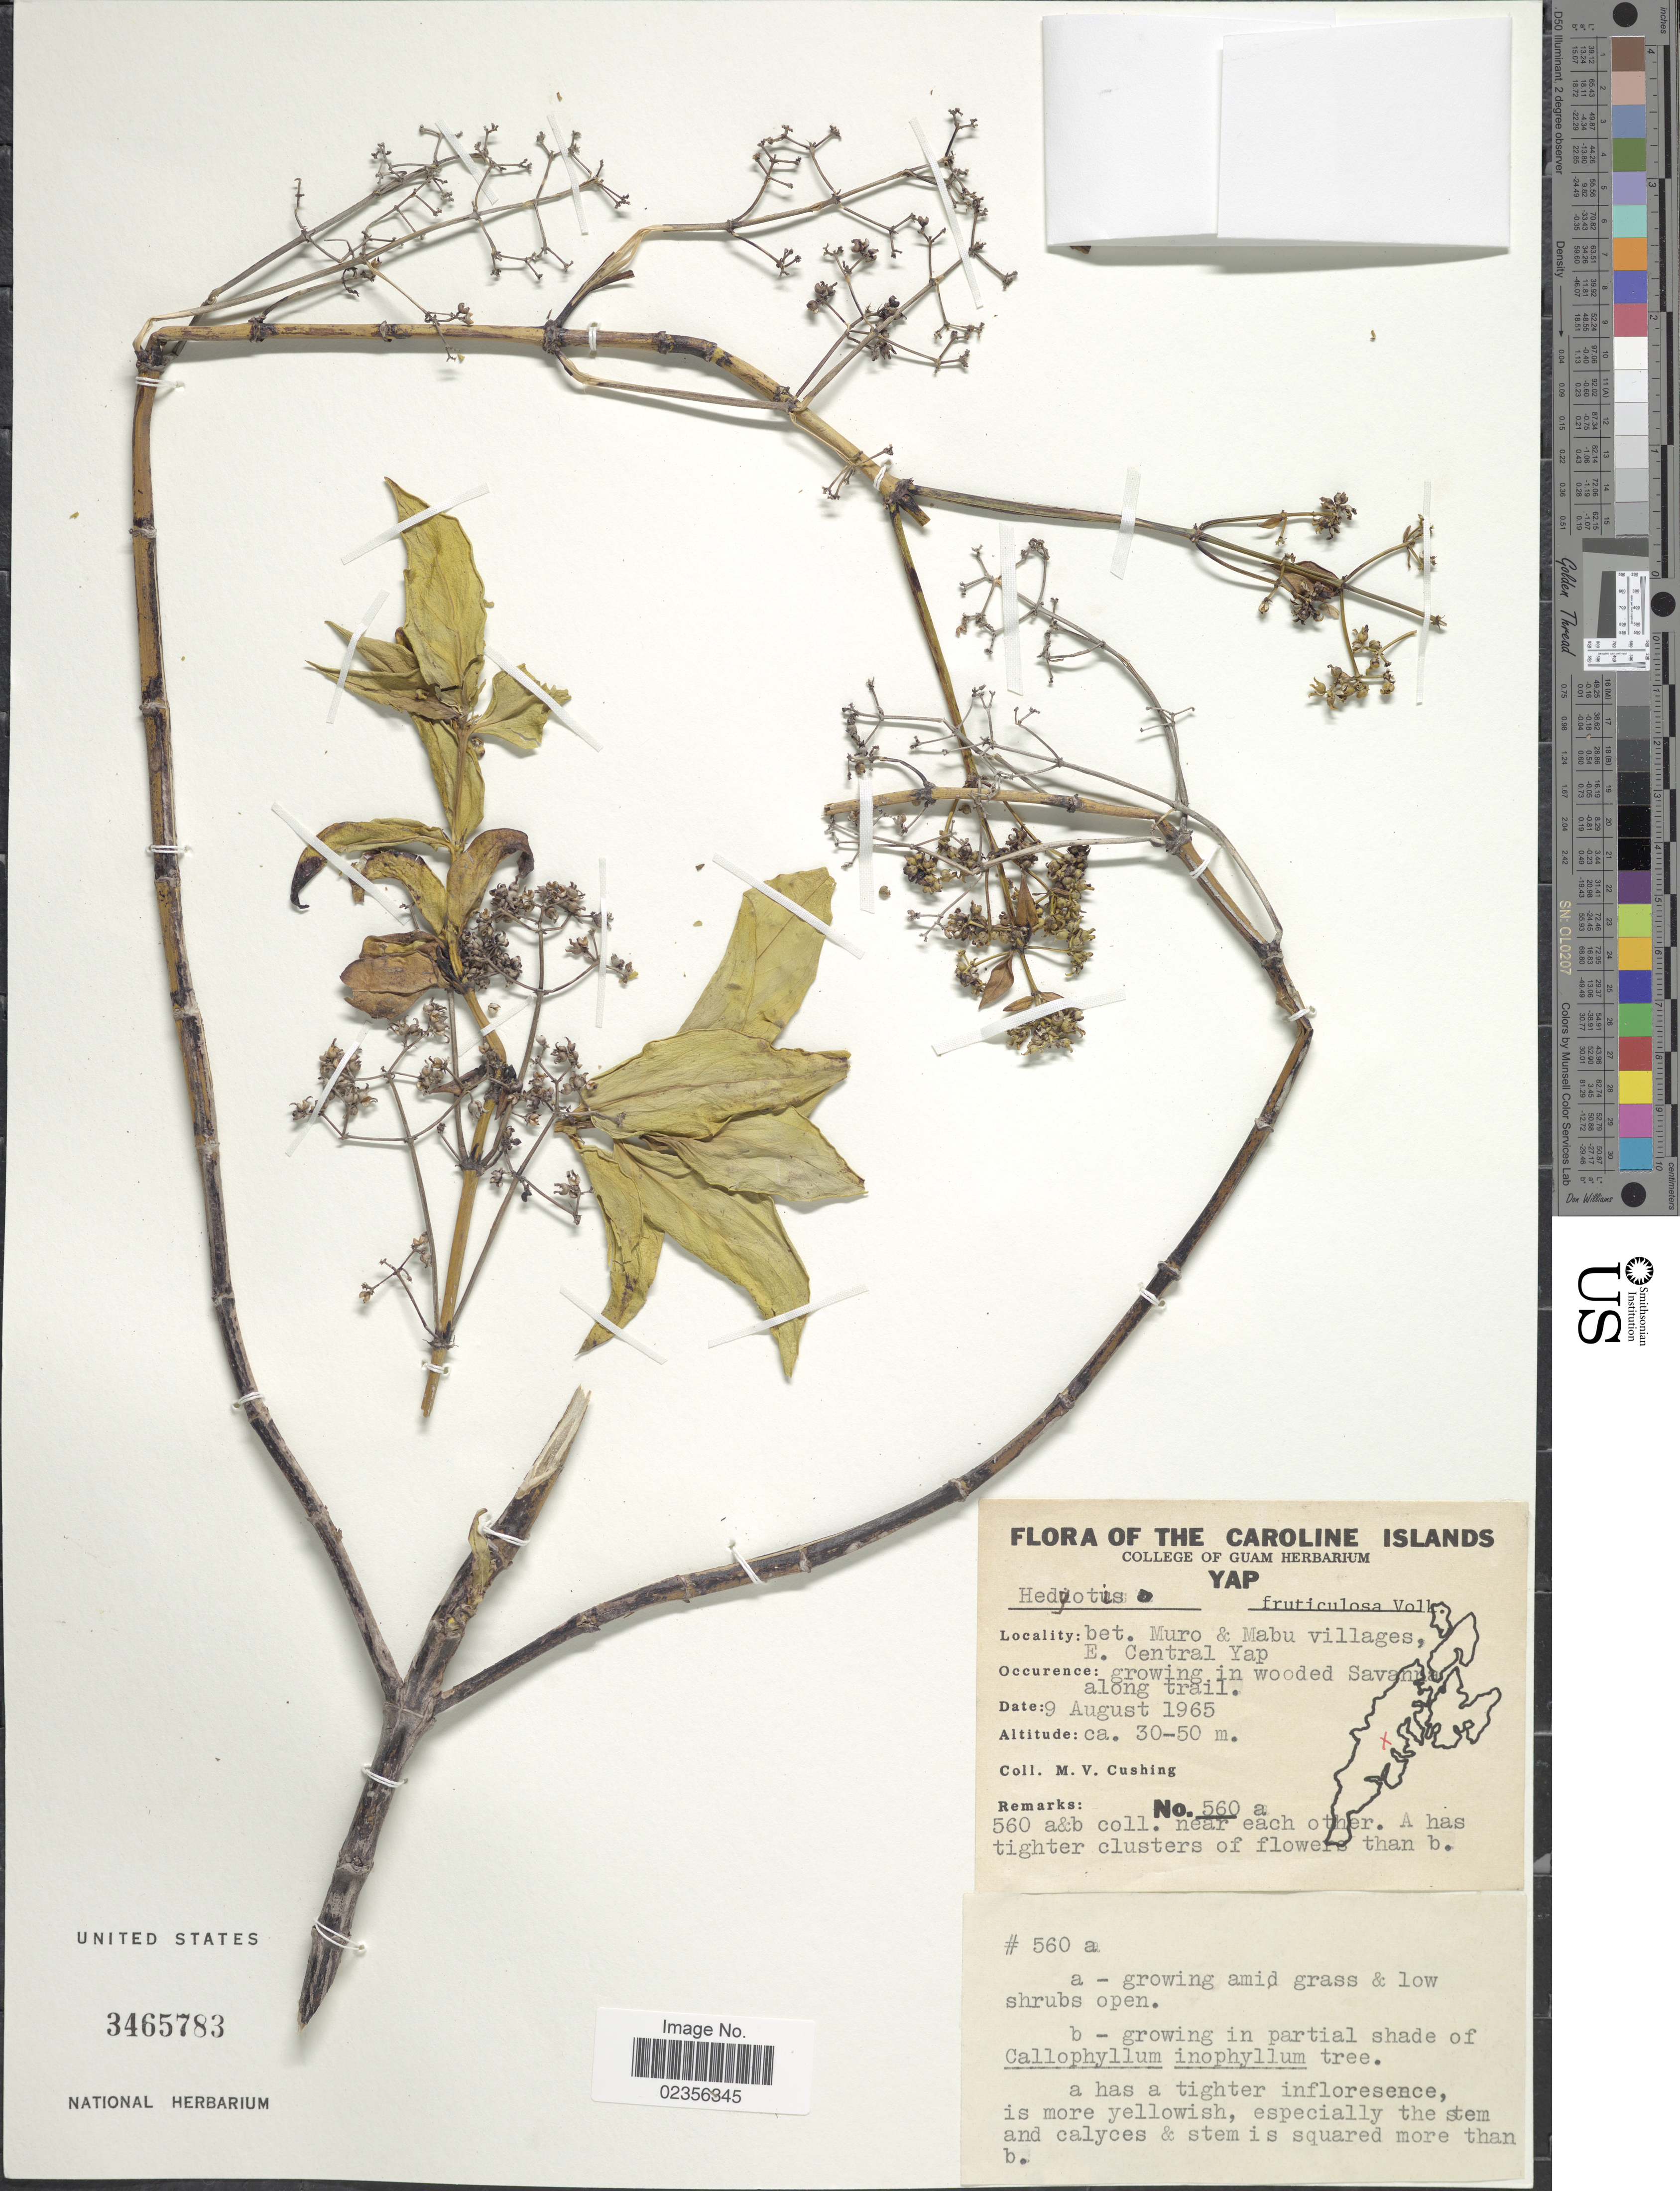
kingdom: Plantae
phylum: Tracheophyta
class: Magnoliopsida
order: Gentianales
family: Rubiaceae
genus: Hedyotis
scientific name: Hedyotis fruticulosa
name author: Volk.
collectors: M. V. Cushing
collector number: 560 a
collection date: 1965-08-09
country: Micronesia, Federated States of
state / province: Yap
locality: The Caroline Islands, Yap, bet. Mura & Mabu villages, E. Central Yap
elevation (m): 30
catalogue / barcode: US 3465783